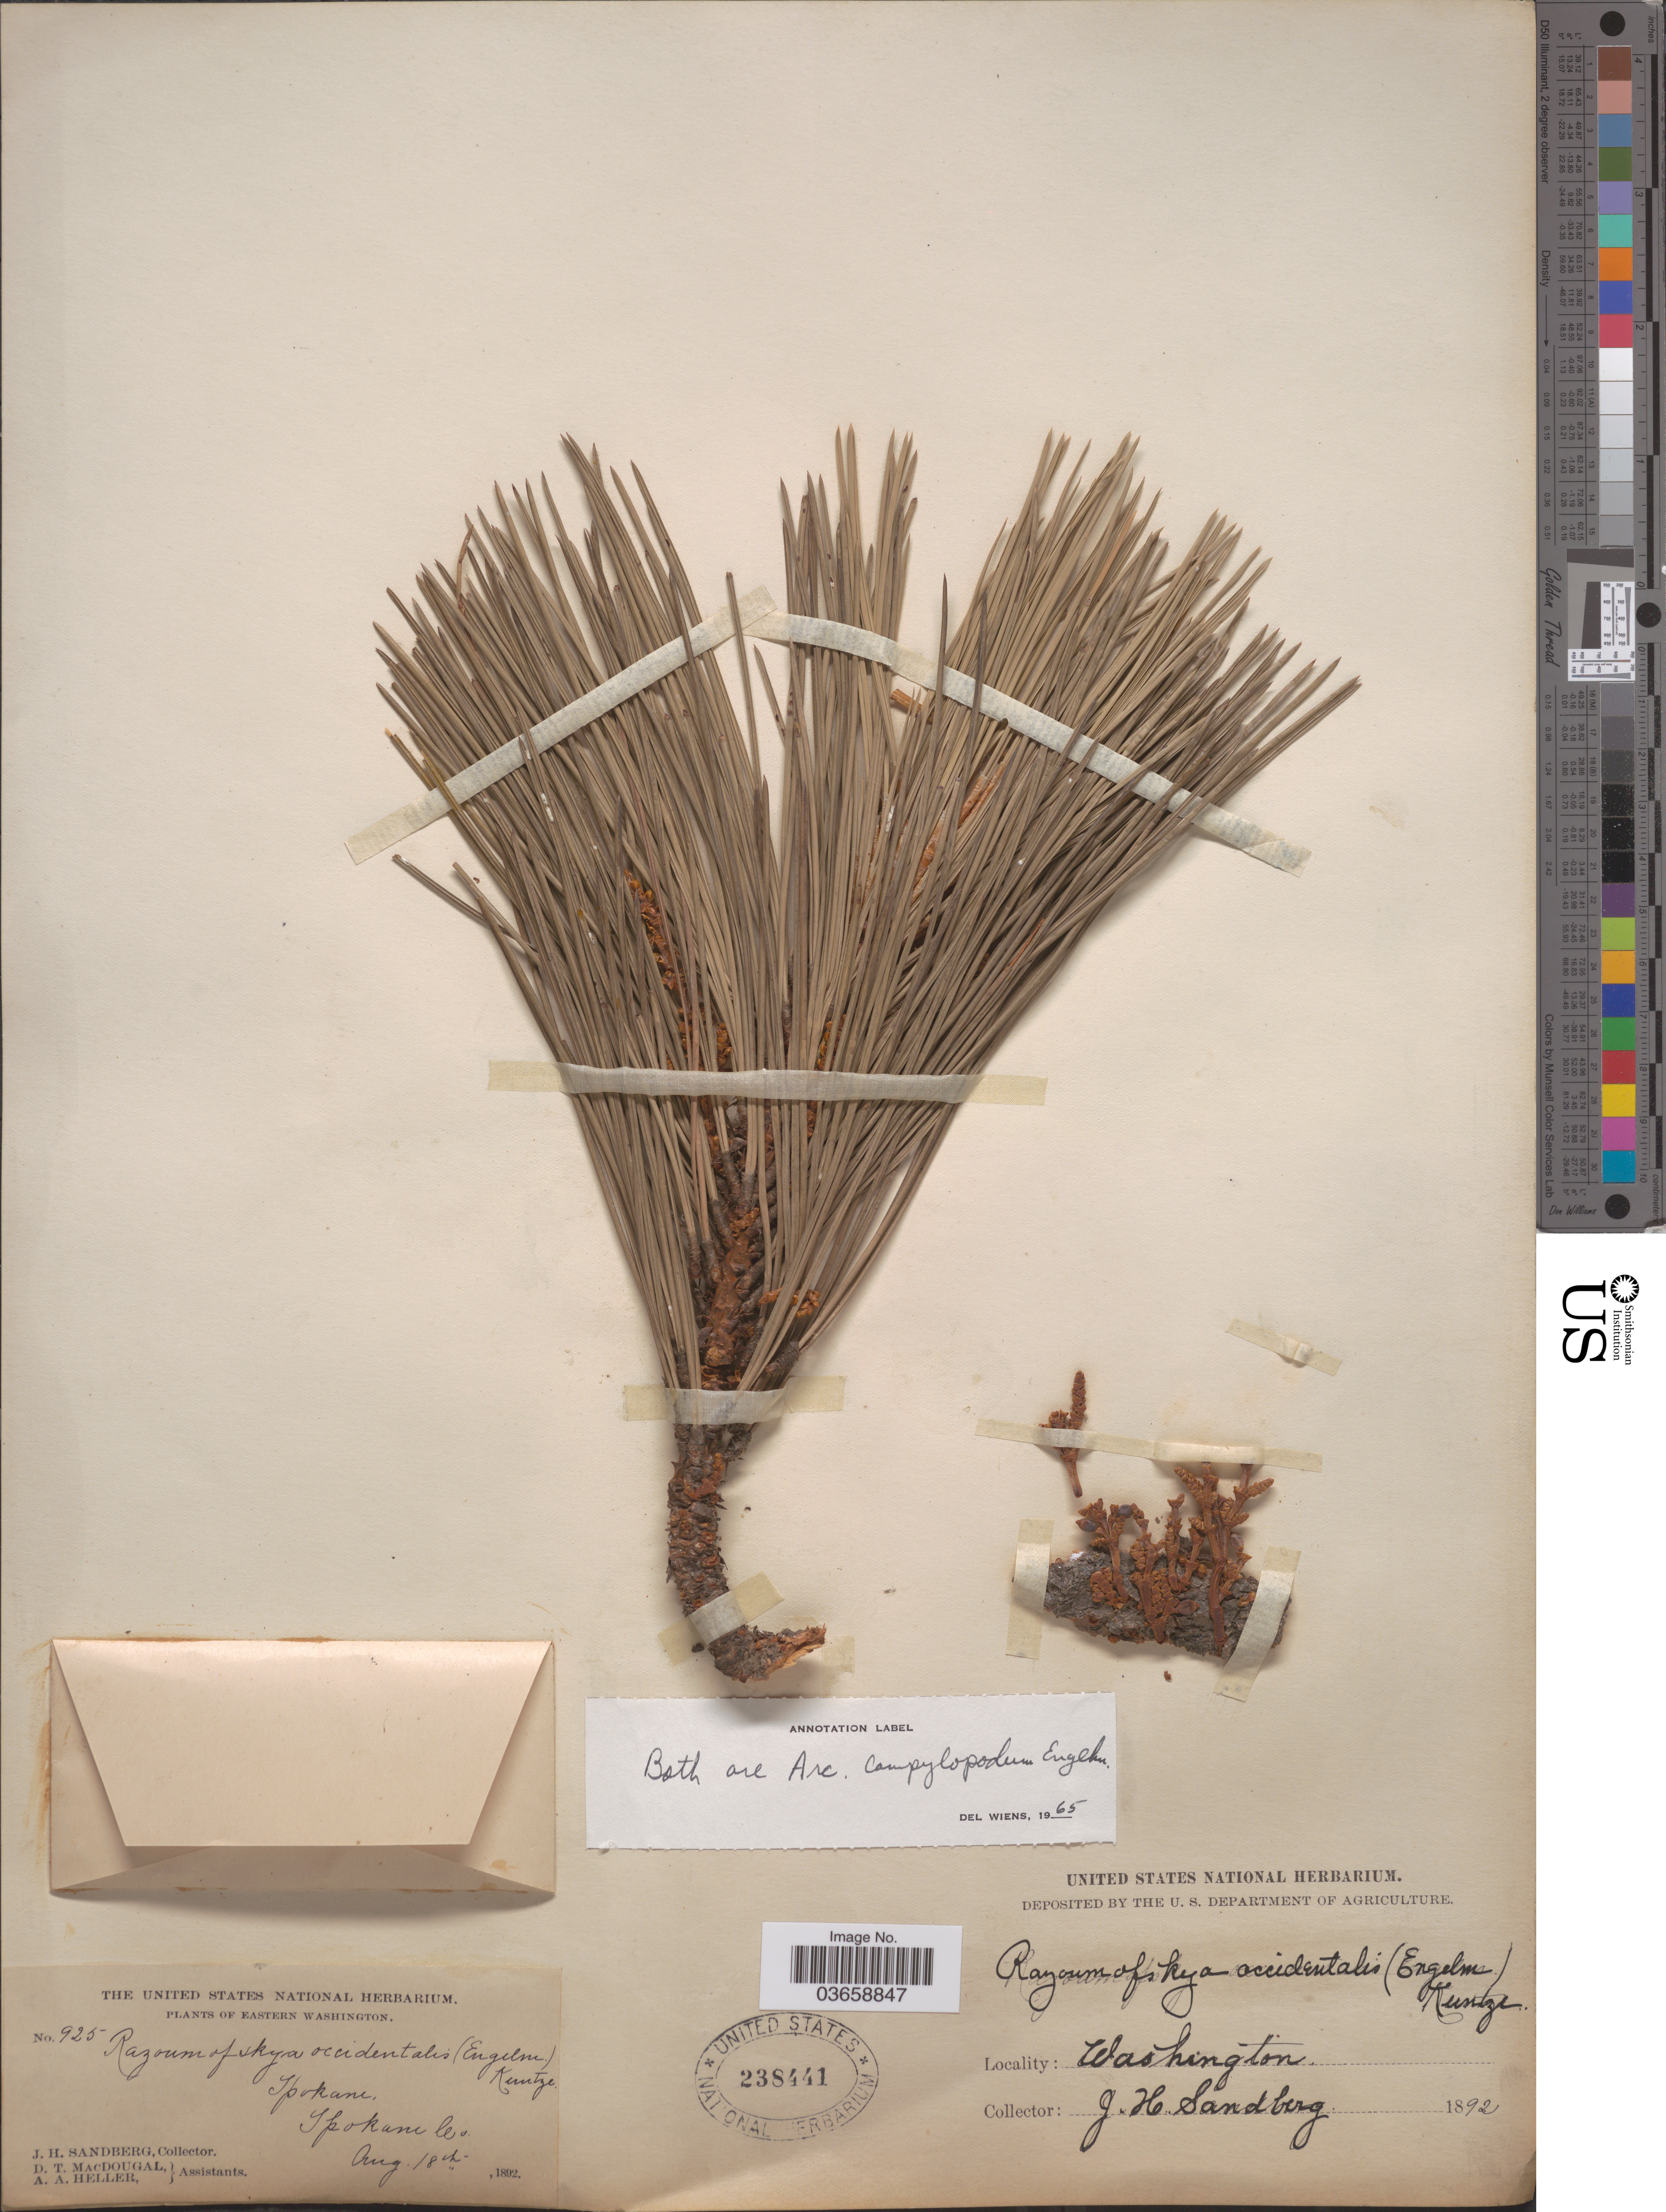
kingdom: Plantae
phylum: Tracheophyta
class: Magnoliopsida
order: Santalales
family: Viscaceae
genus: Arceuthobium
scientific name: Arceuthobium campylopodum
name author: Engelm.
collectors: J. H. Sandberg, D. T. MacDougal & A. A. Heller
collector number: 925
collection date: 1892-08-18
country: United States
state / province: Washington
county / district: Spokane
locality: Eastern Washington. Spokane, Spokane Co.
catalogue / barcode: US 238441